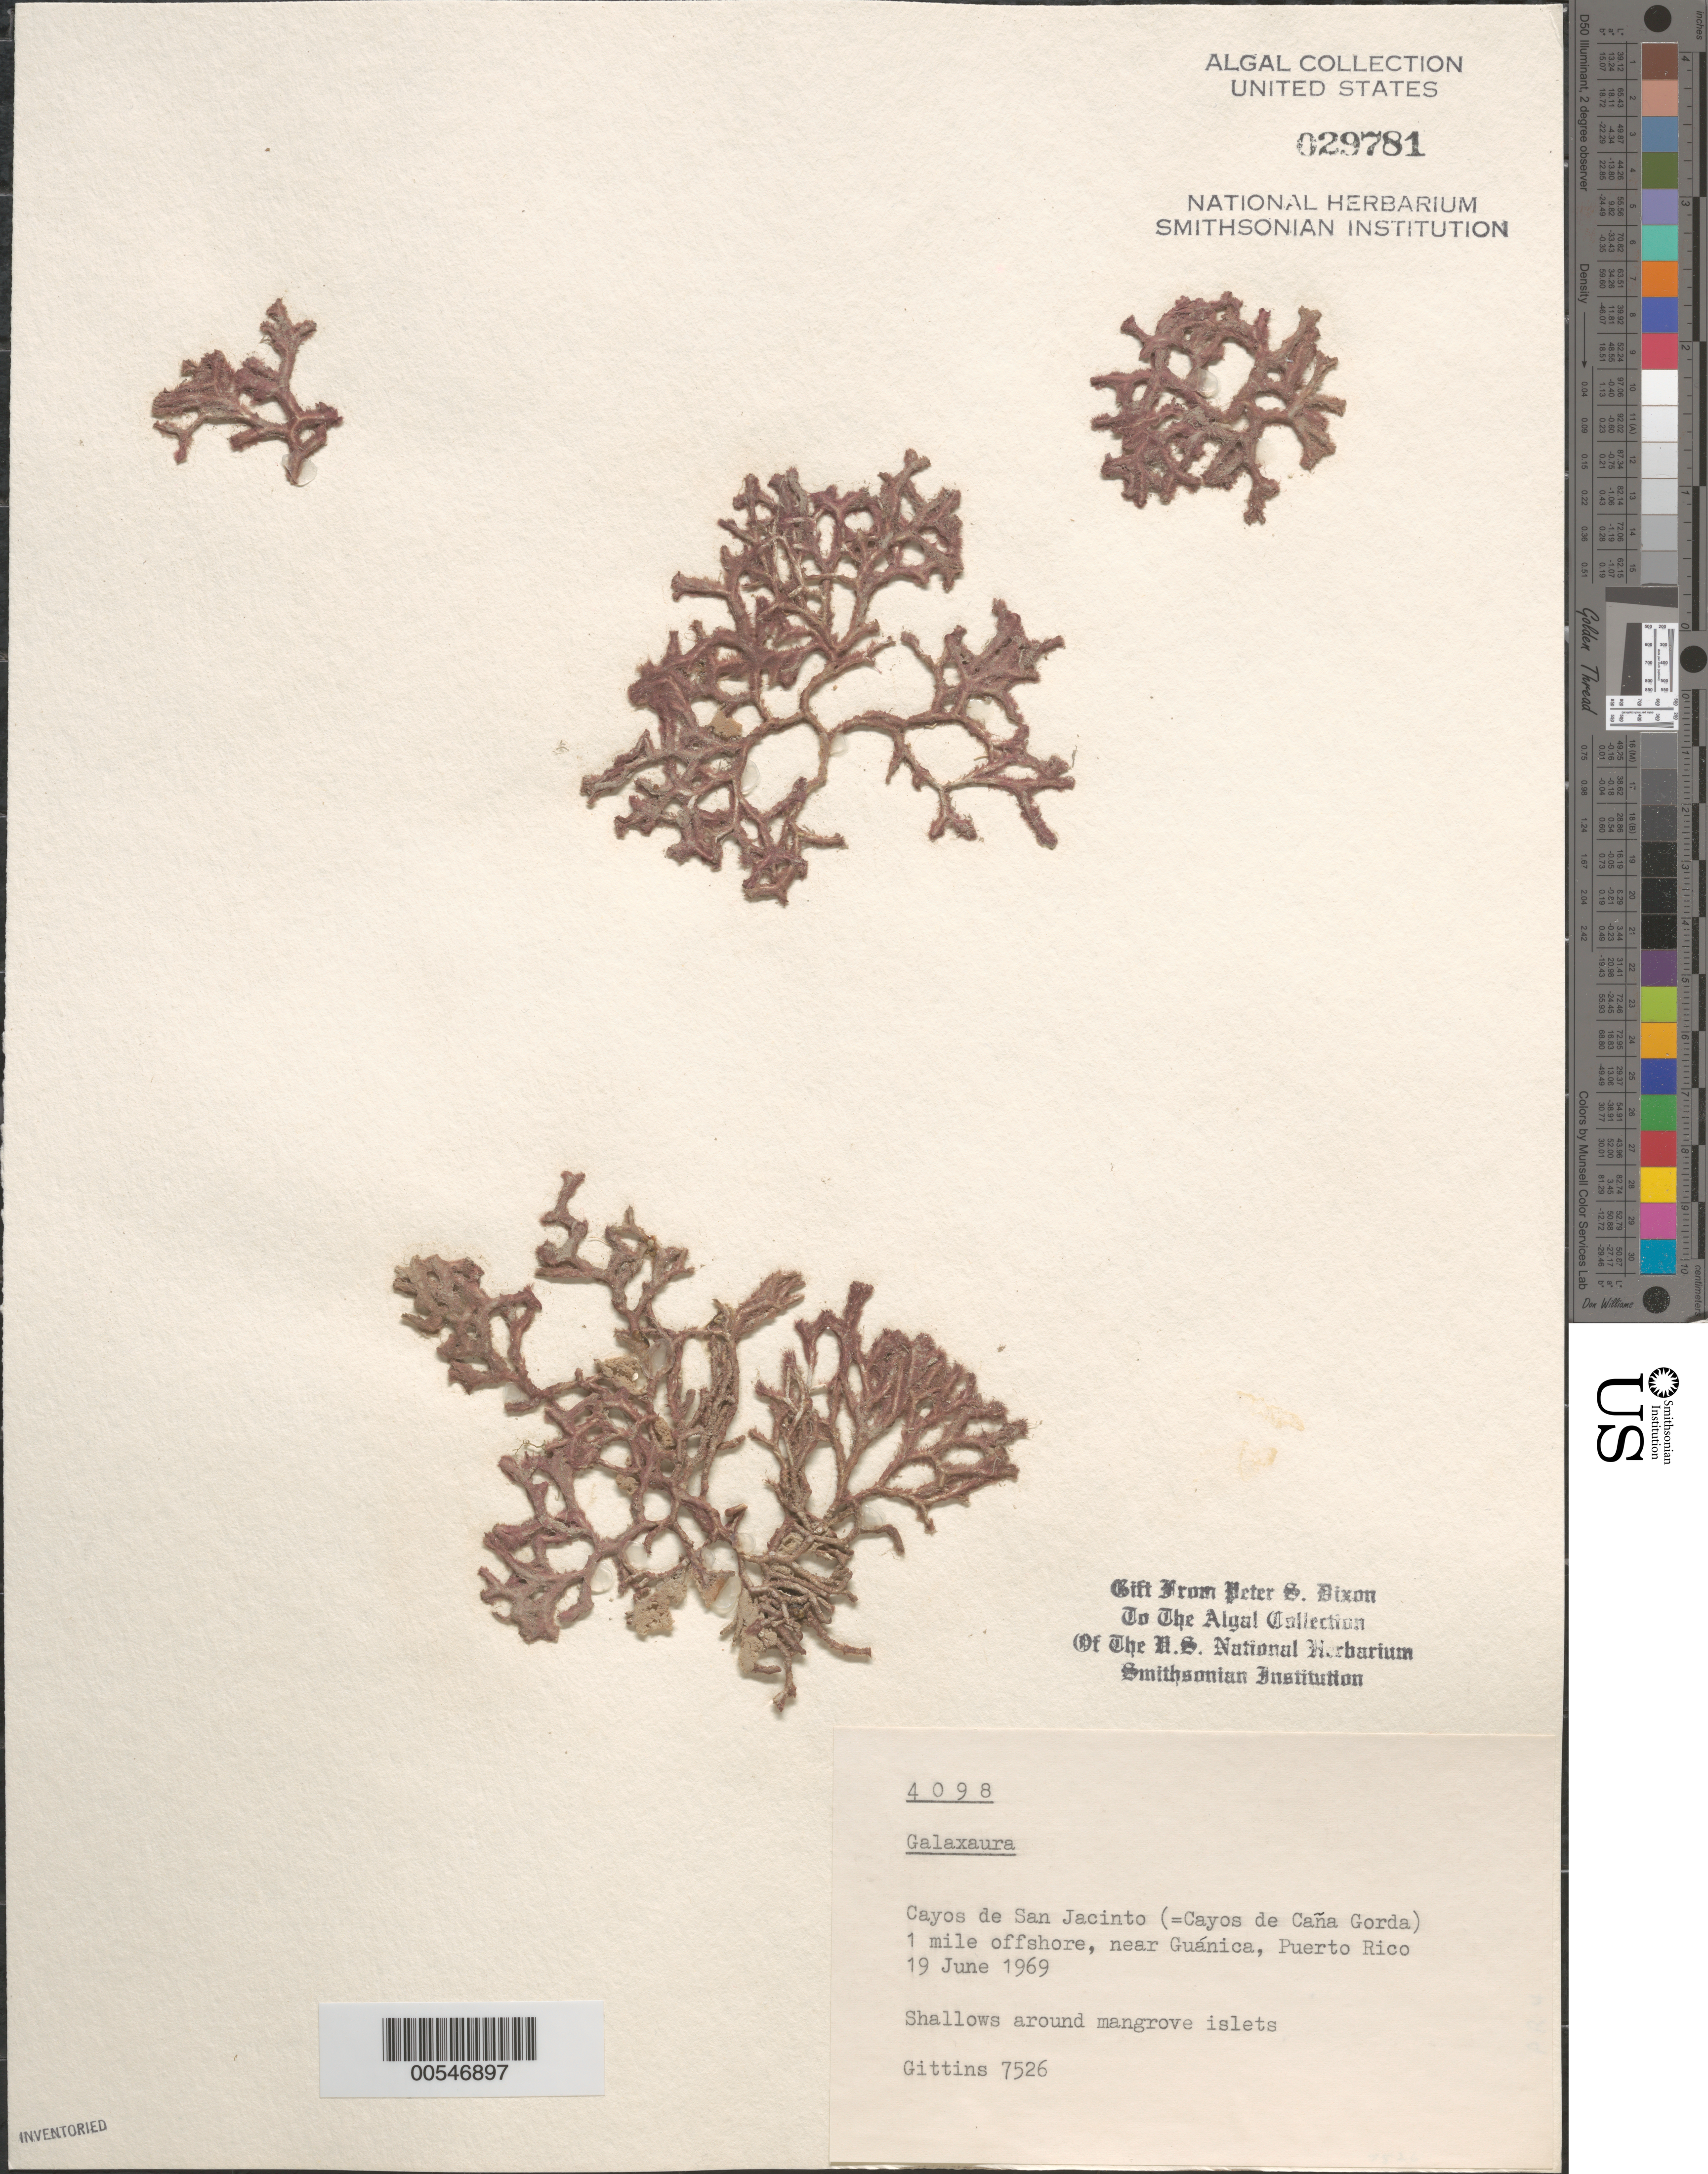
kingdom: Plantae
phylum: Rhodophyta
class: Florideophyceae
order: Nemaliales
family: Galaxauraceae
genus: Galaxaura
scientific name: Galaxaura sp.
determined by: Gittins, B. T.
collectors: B. Gittins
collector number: BTG 7526 & PSD 4098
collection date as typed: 19 Jun 1969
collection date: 1969-06-19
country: Puerto Rico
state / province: Guanica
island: Cayos de San Jacinto (Cayos de Cana Gorda)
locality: Near Guanica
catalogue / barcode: US 29781